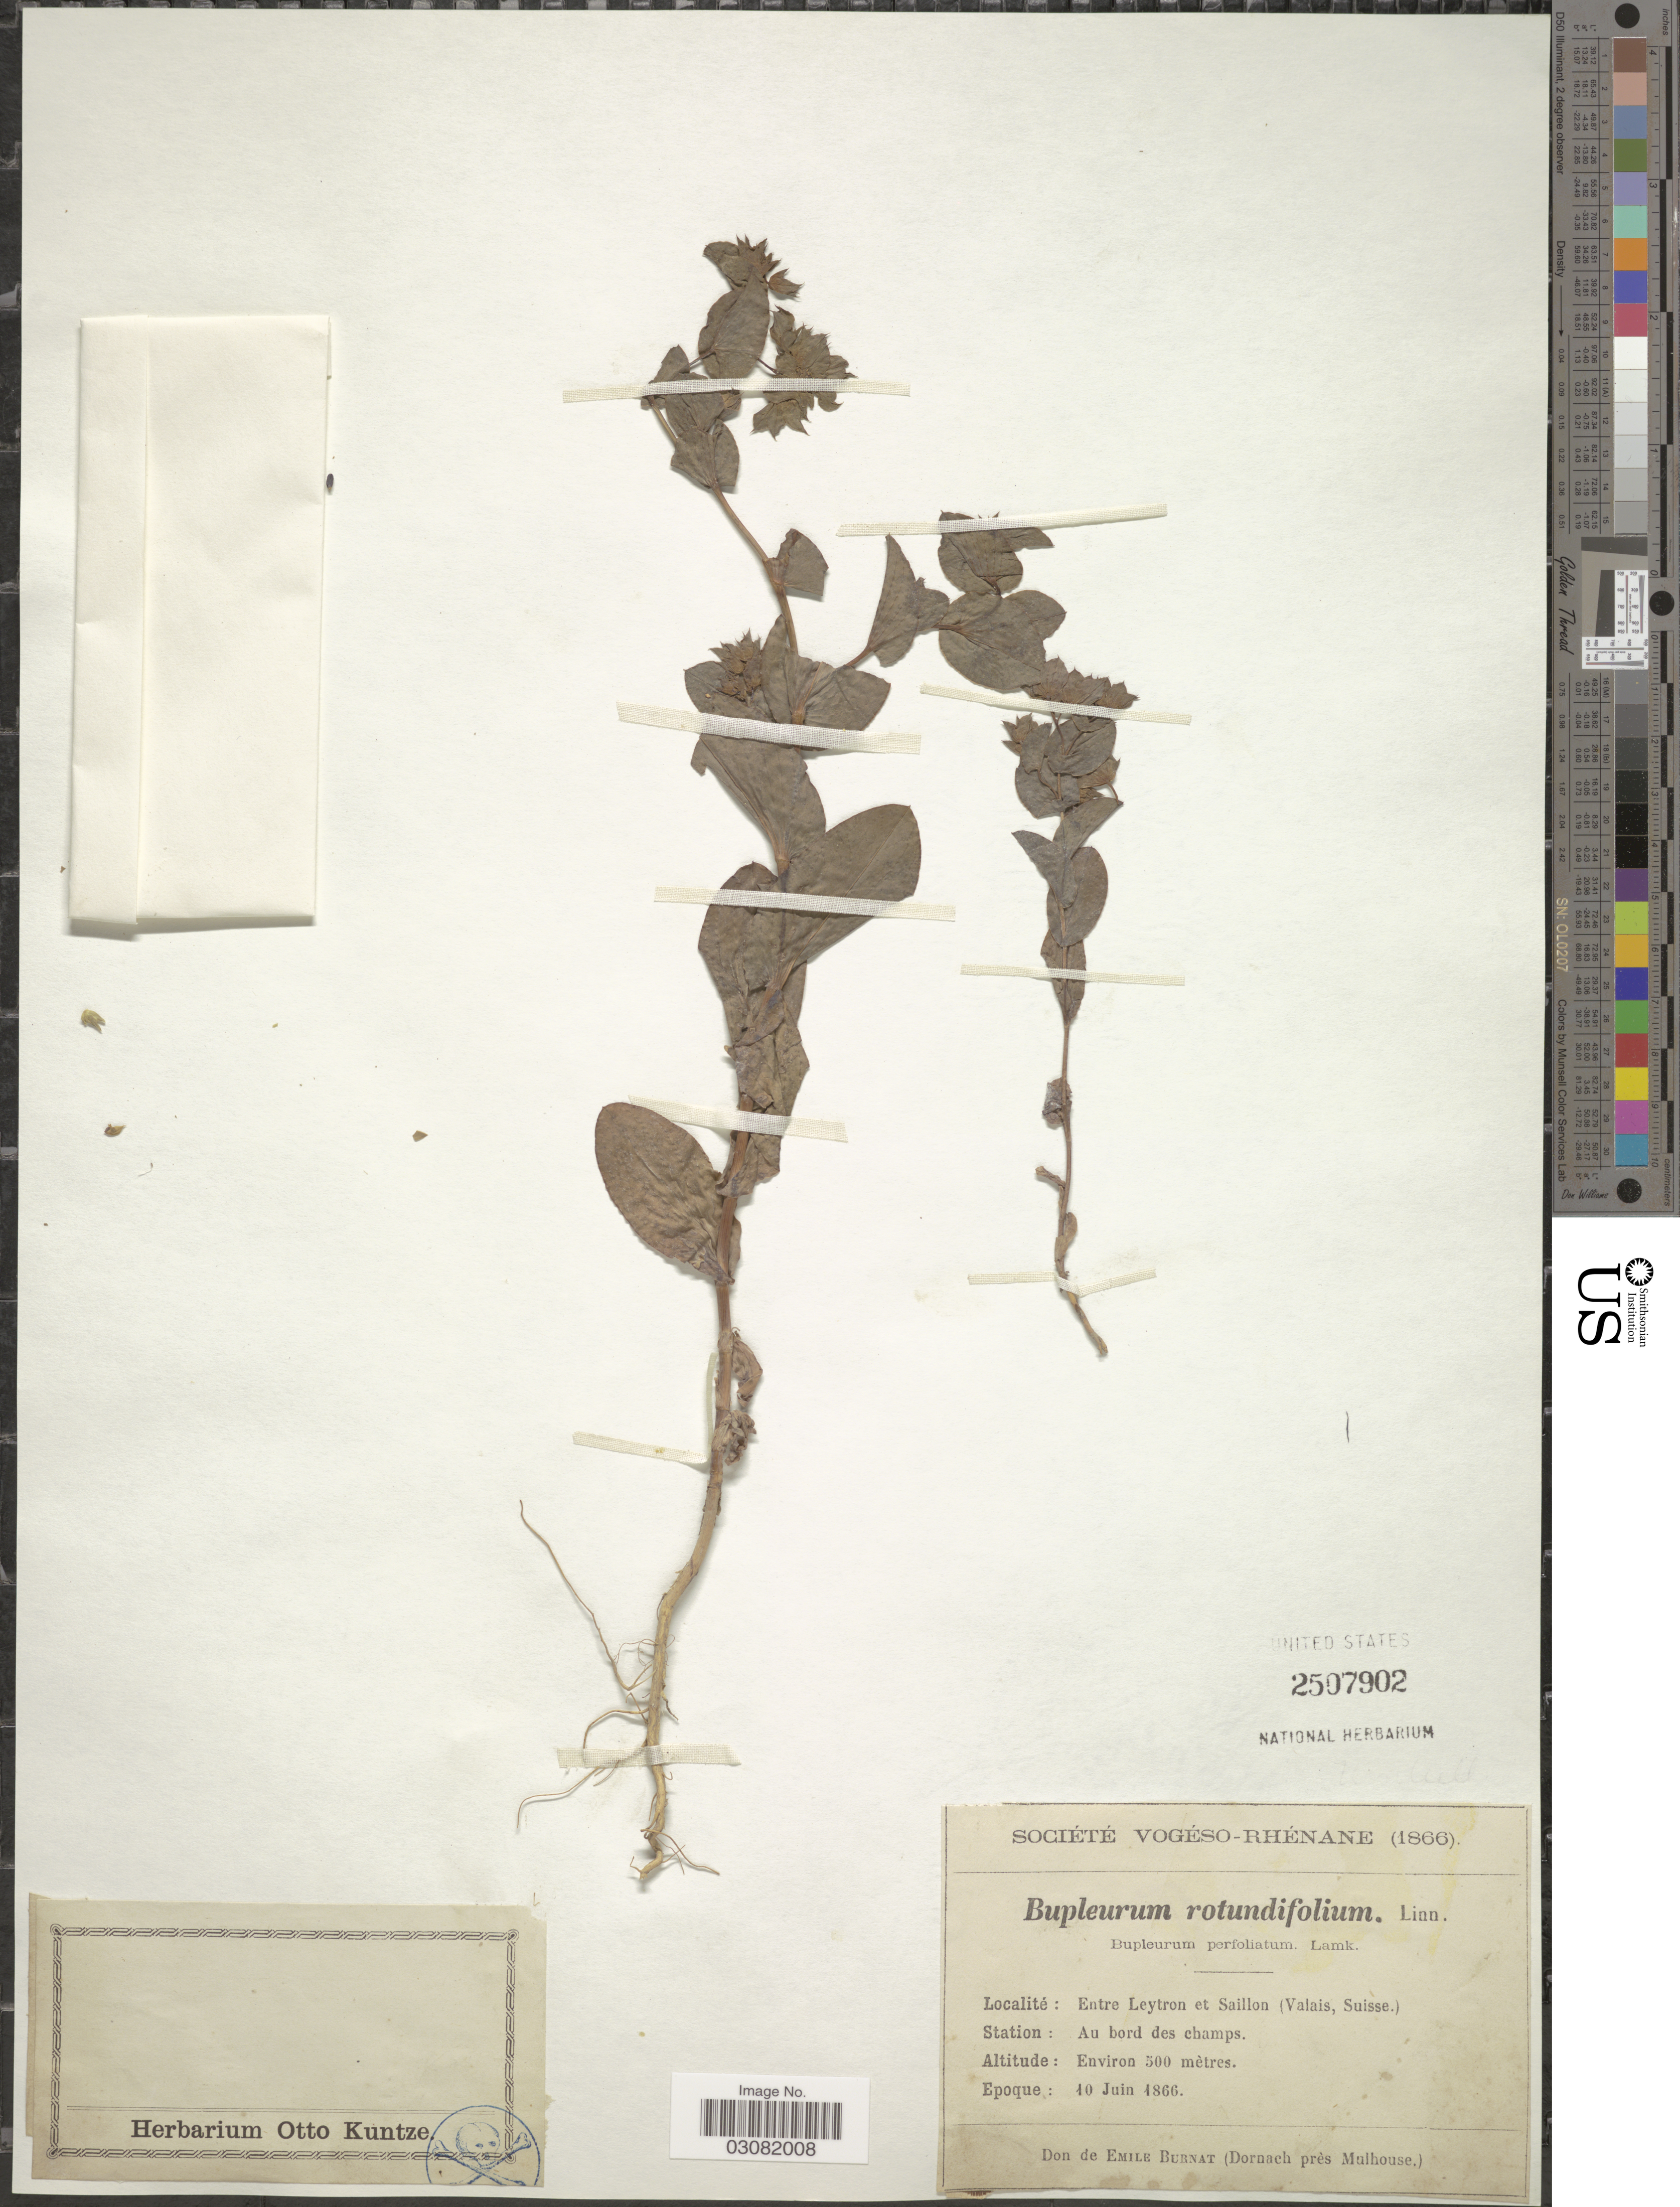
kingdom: Plantae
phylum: Tracheophyta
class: Magnoliopsida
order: Apiales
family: Apiaceae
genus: Bupleurum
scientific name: Bupleurum rotundifolium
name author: L.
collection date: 1866-06-10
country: Switzerland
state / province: Valais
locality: Entre Leytron et Saillon (Suisse).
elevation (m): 500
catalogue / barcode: US 2507902